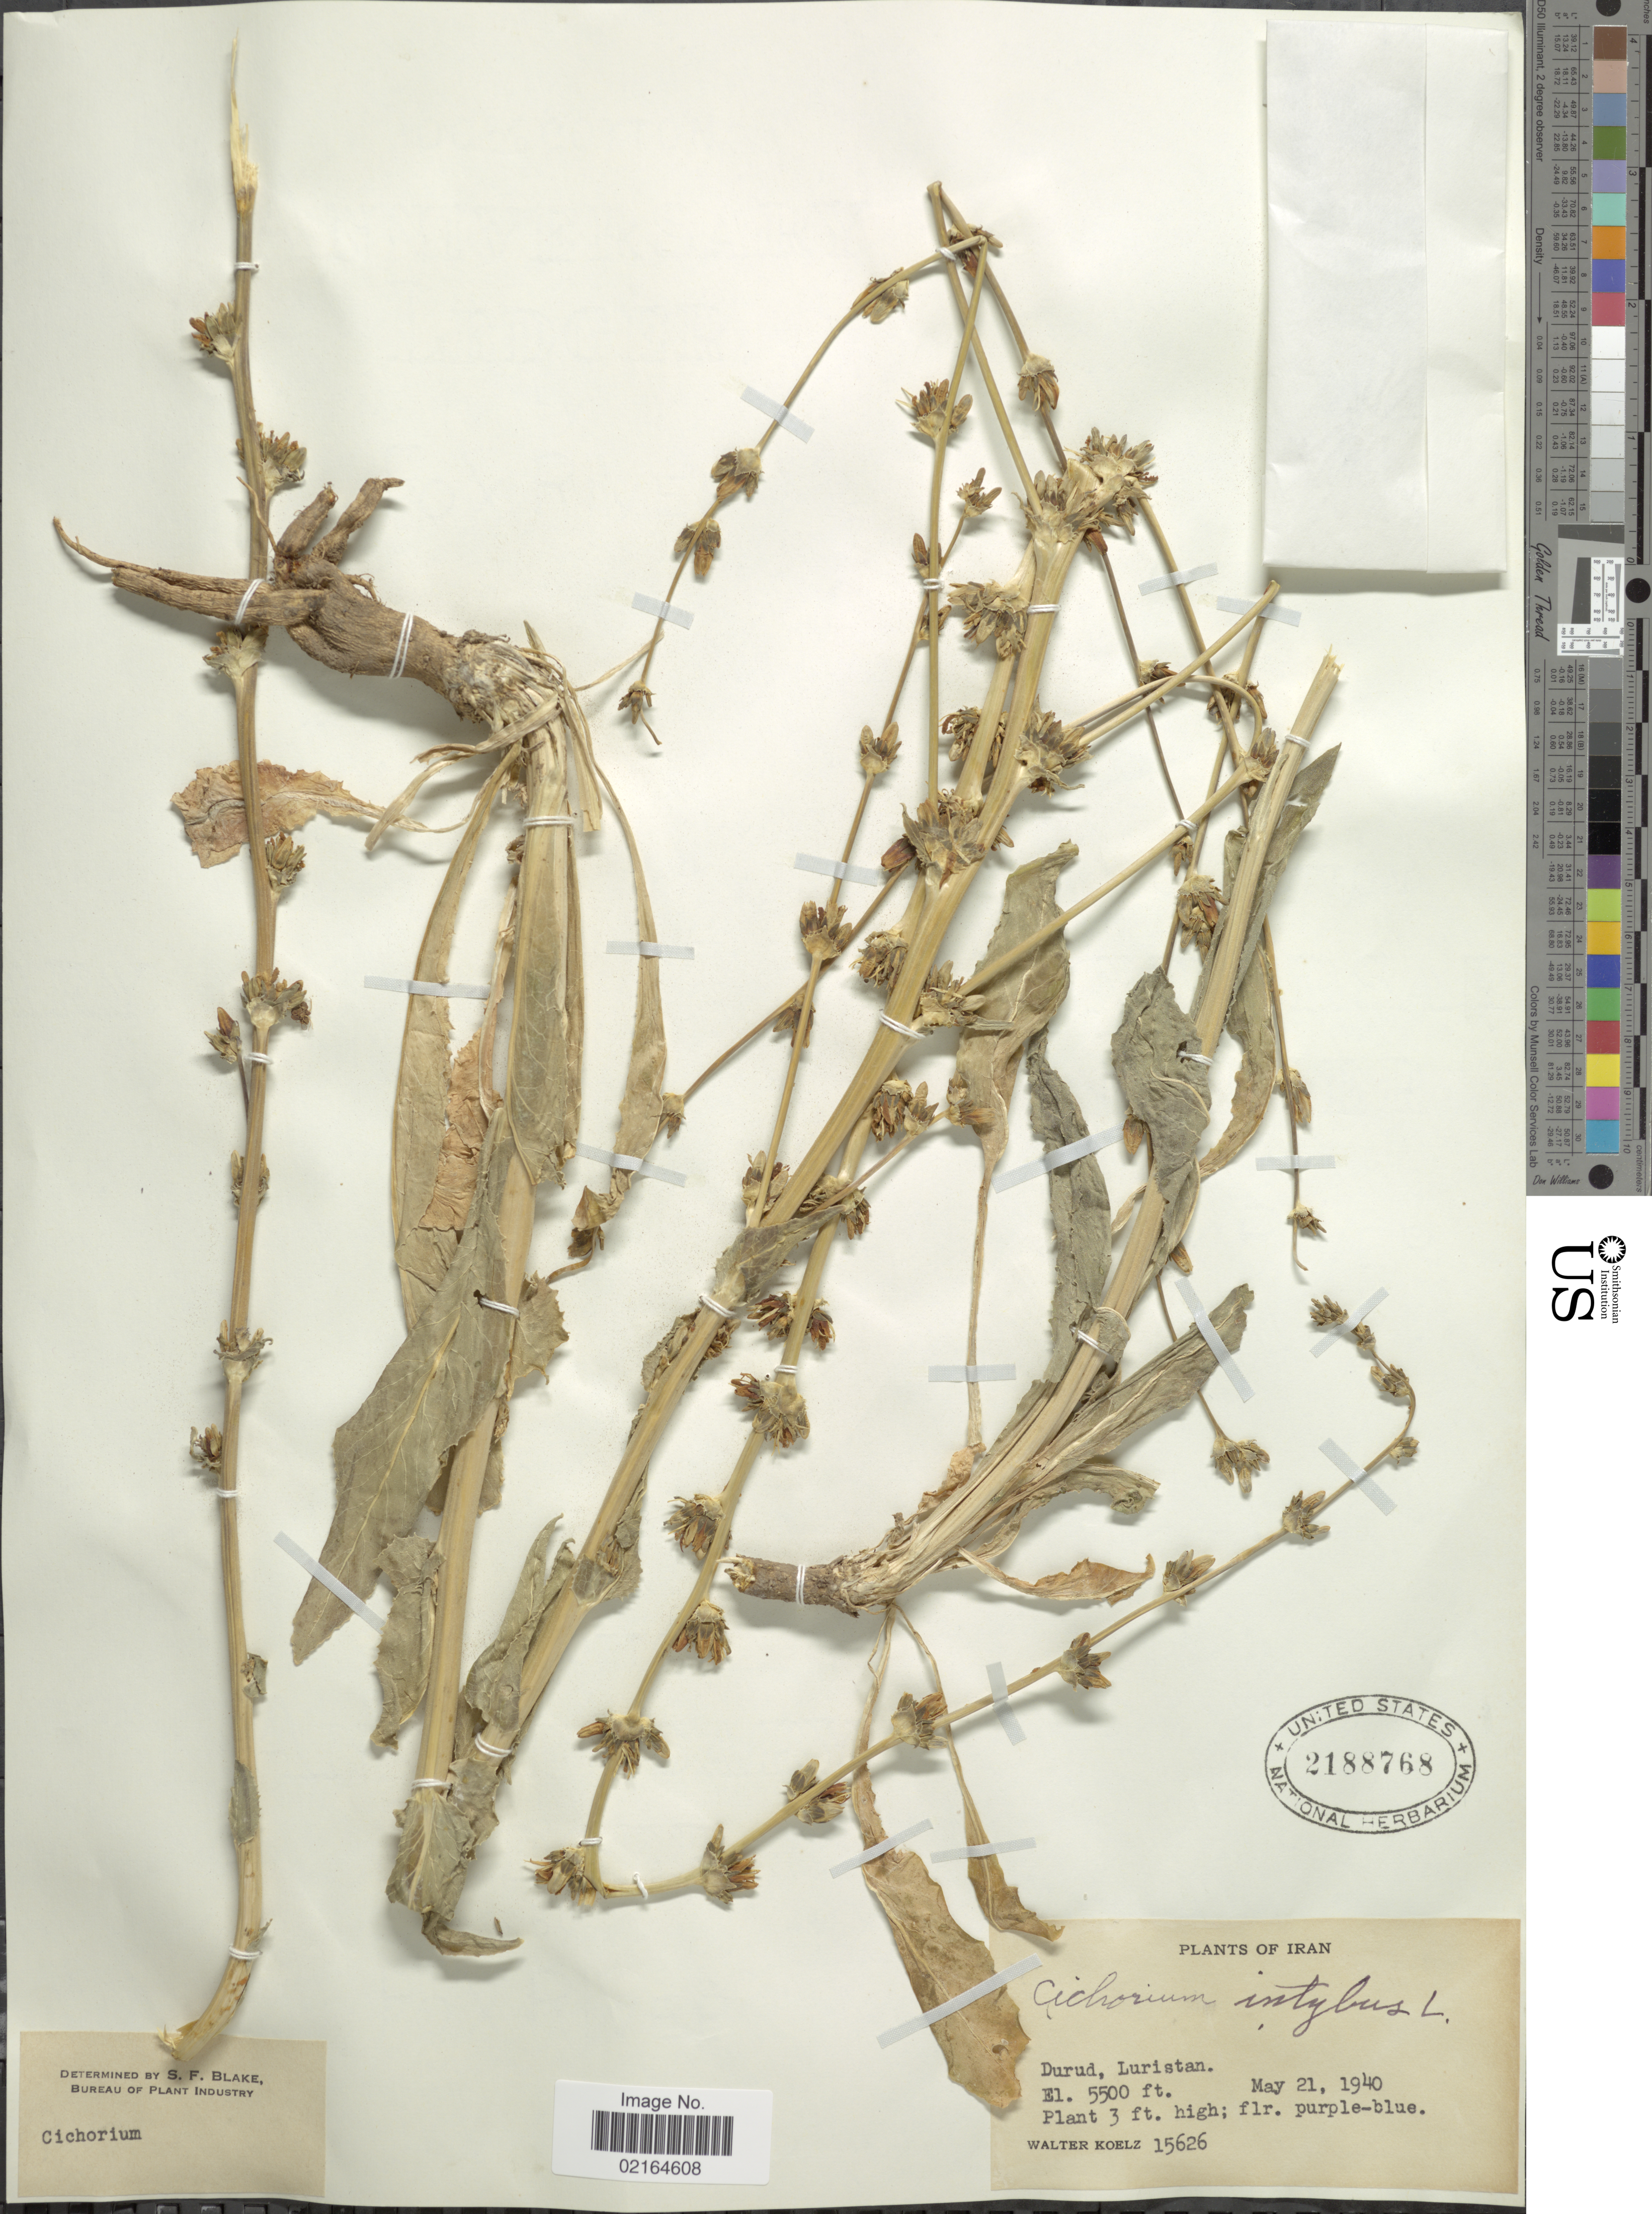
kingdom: Plantae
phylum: Tracheophyta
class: Magnoliopsida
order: Asterales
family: Asteraceae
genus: Cichorium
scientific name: Cichorium intybus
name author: L.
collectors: W. N. Koelz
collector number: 15626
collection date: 1940-05-21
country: Iran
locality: Durud, Luristan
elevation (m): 1676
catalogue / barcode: US 2188768